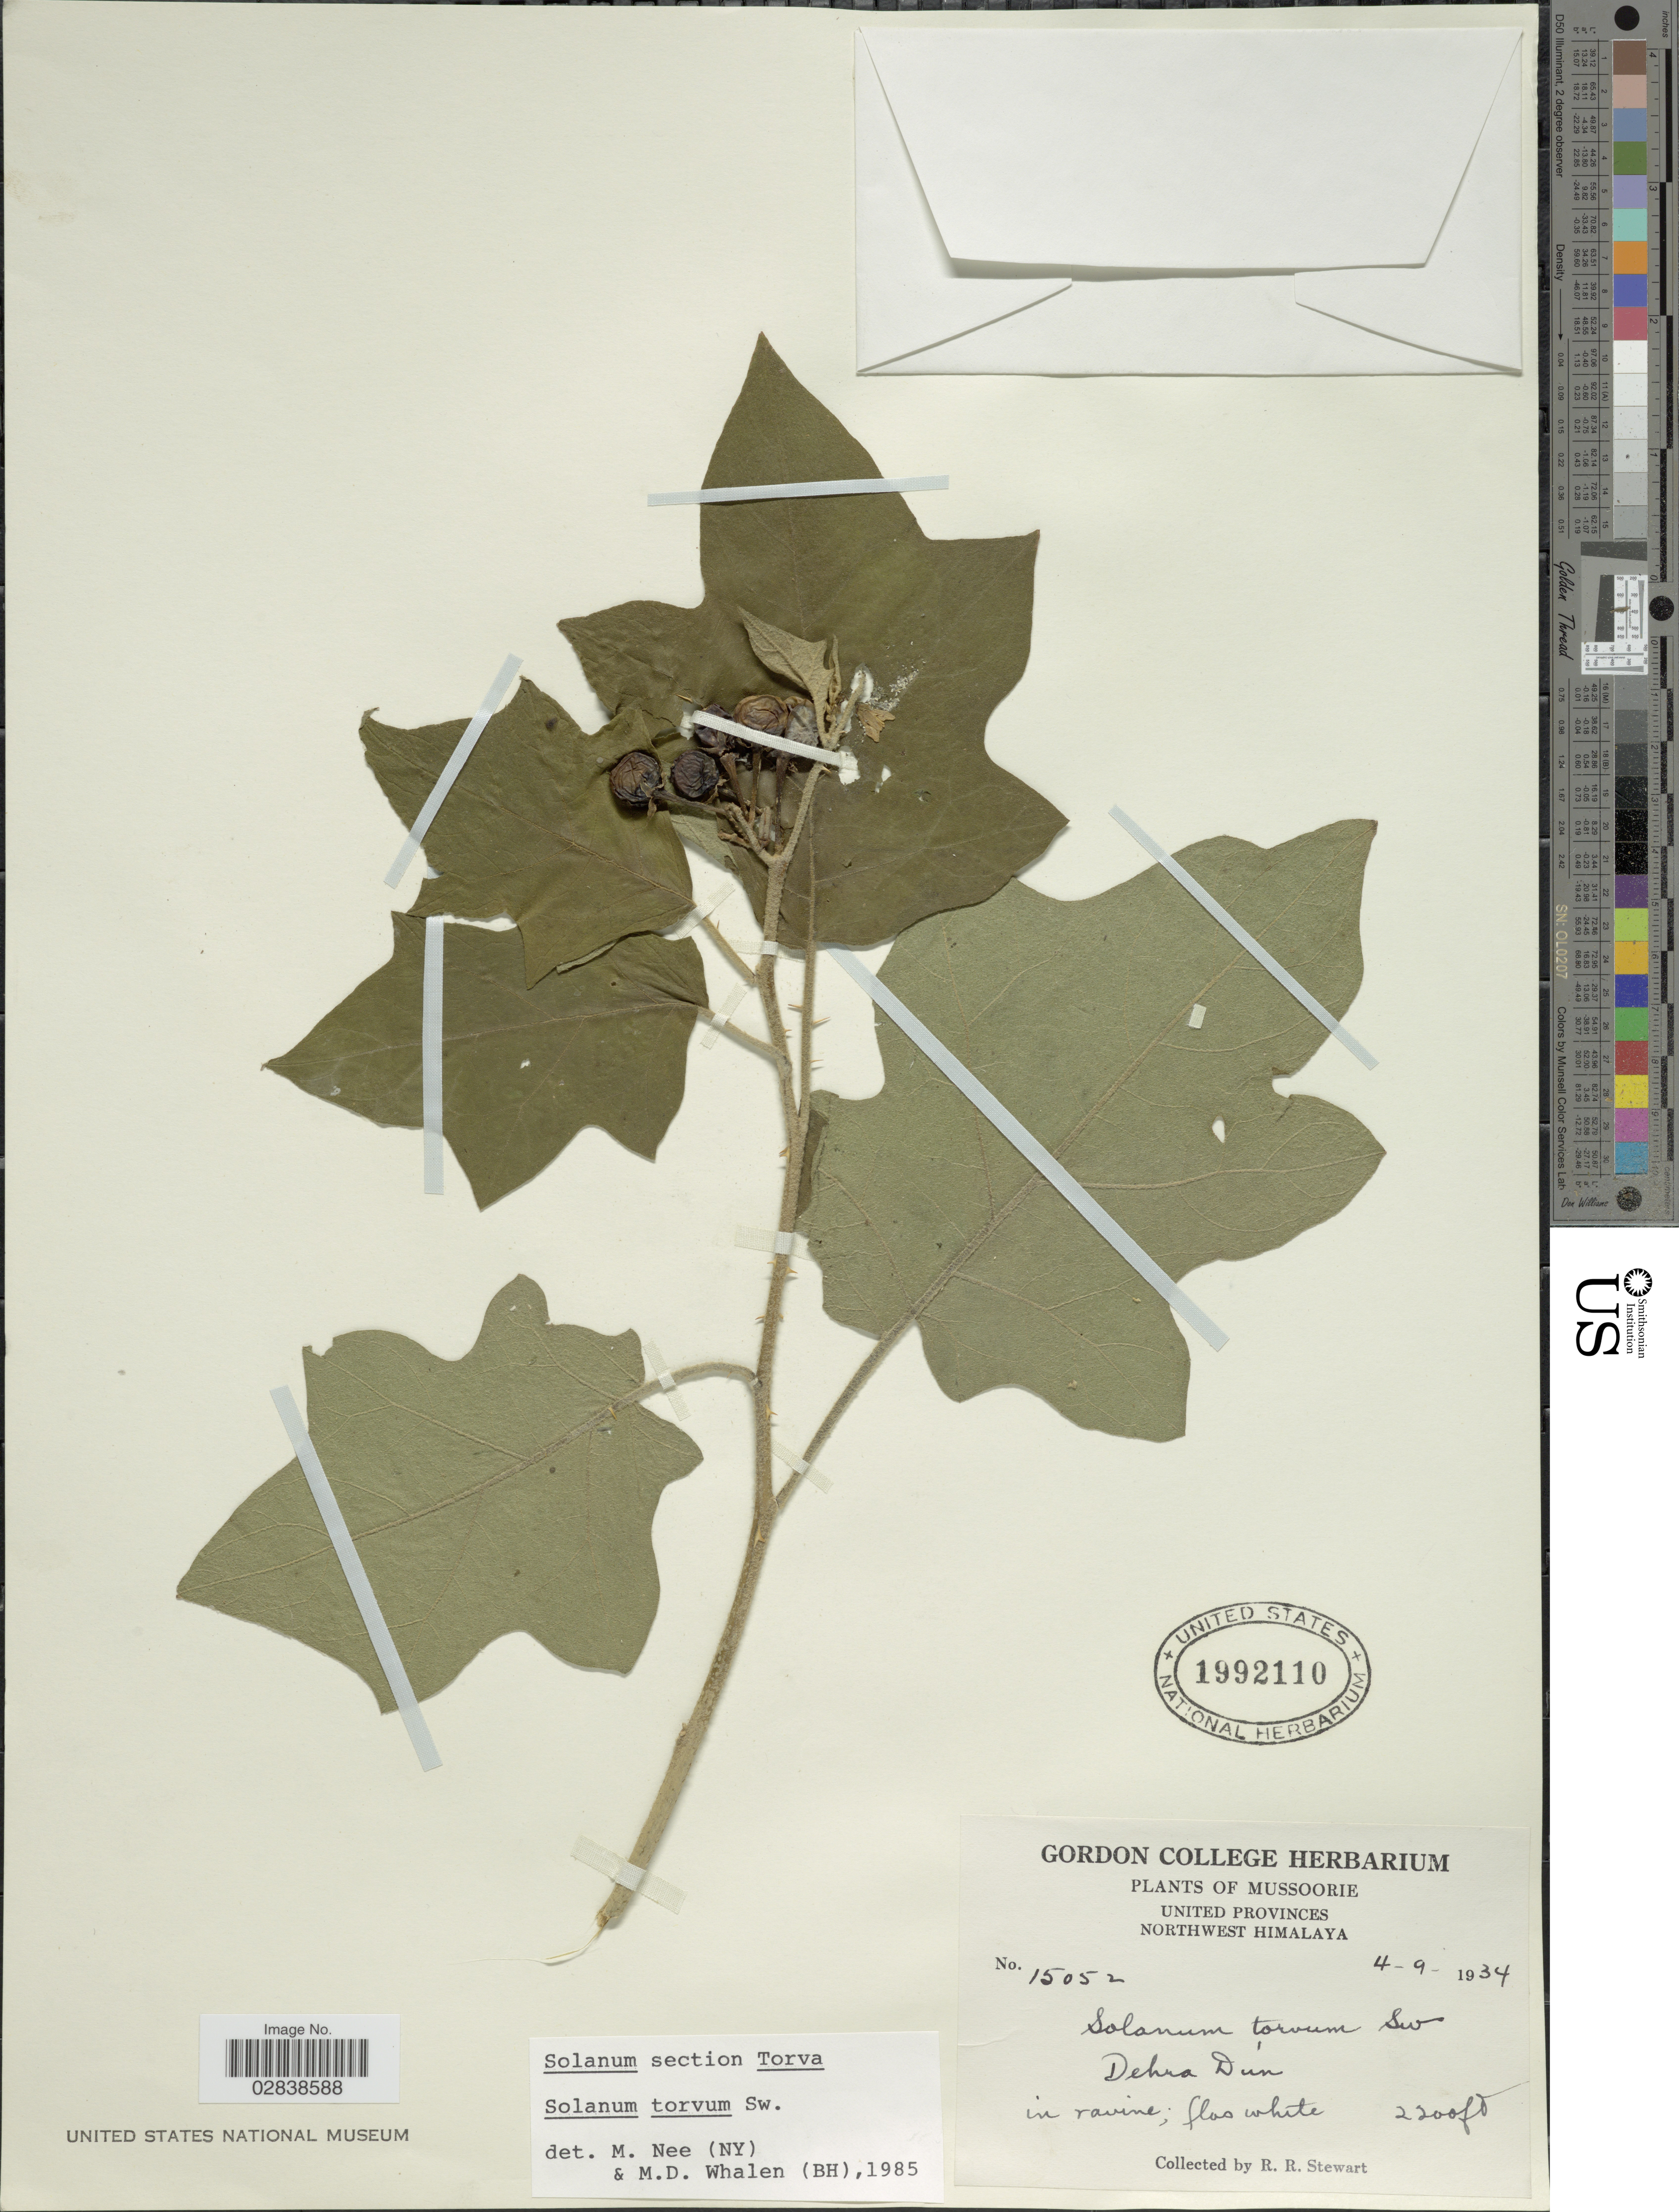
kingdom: Plantae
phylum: Tracheophyta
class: Magnoliopsida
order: Solanales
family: Solanaceae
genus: Solanum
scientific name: Solanum torvum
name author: Sw.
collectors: R. R. Stewart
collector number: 15052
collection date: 1934-09-04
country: India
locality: Mussoorie, United Provinces, Northwest Himalaya, Dehra Dun.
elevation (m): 671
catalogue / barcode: US 1992110